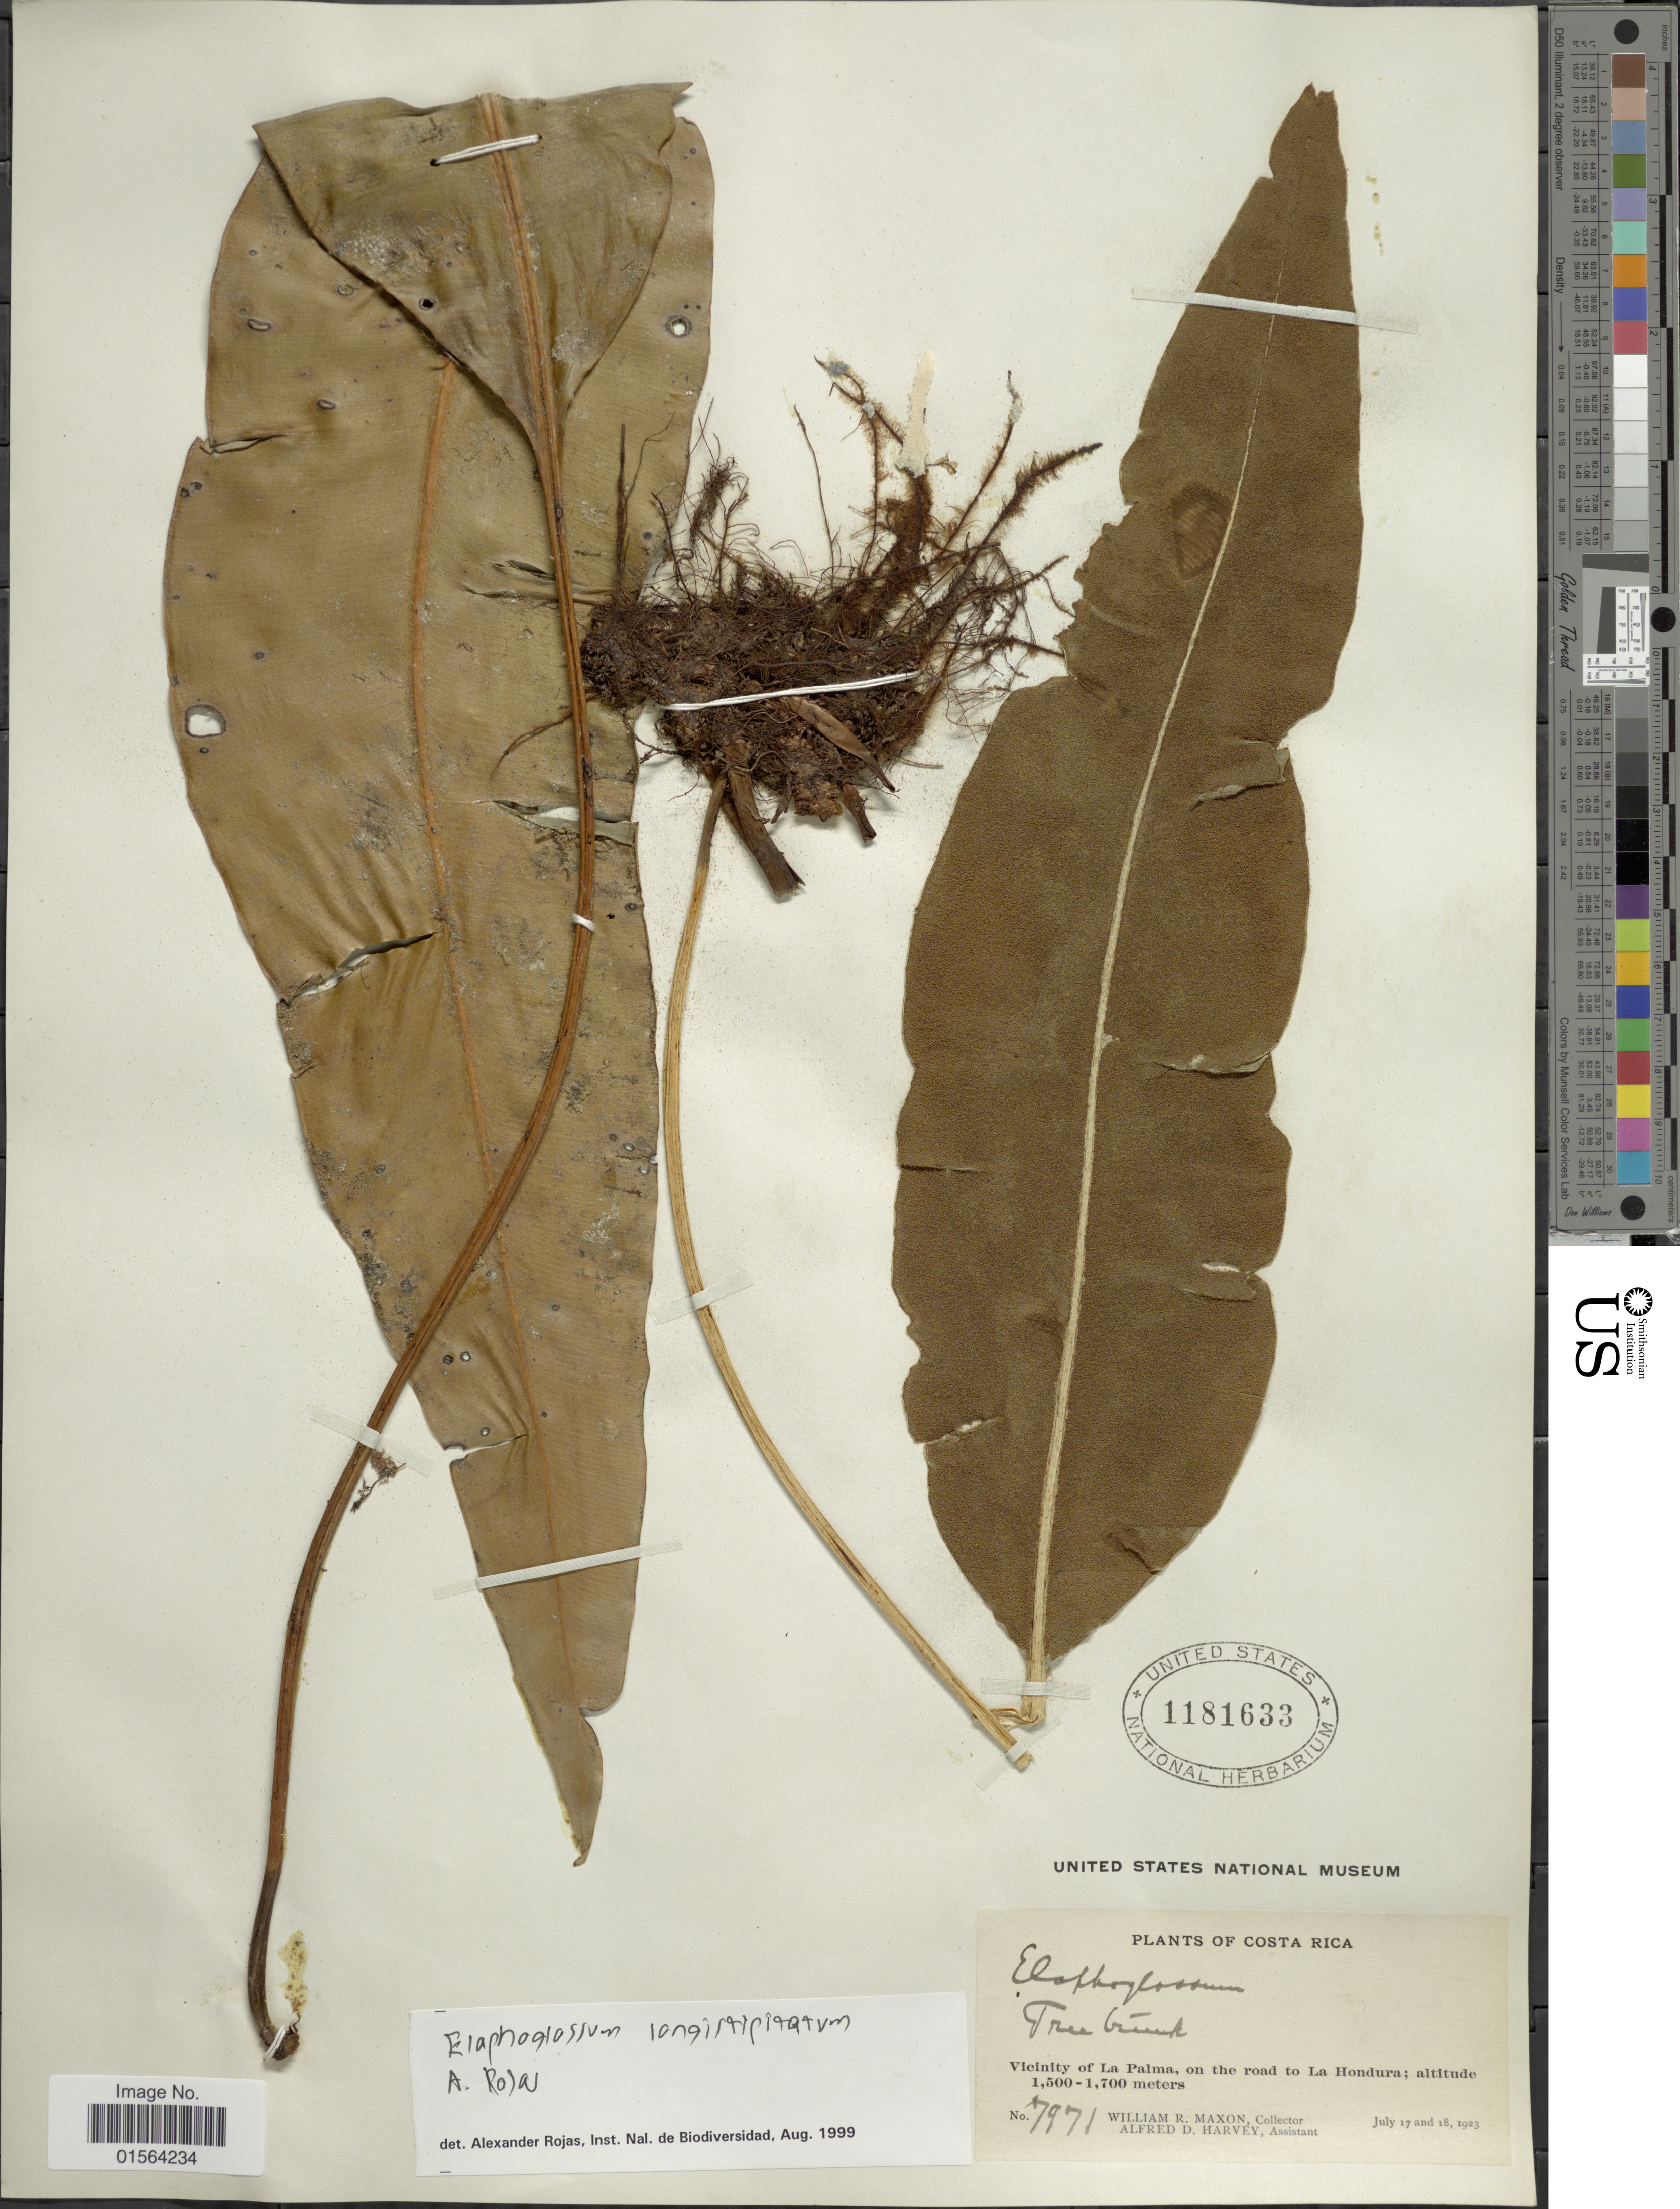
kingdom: Plantae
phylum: Tracheophyta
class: Polypodiopsida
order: Polypodiales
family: Dryopteridaceae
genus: Elaphoglossum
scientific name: Elaphoglossum latifolium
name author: (Sw.) J. Sm.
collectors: W. R. Maxon & A. D. Harvey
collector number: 7971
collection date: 1923-07-17/1923-07-18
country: Costa Rica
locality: Vicinity of La Palma, on the road to La Hondura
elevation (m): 1500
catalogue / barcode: US 1181633